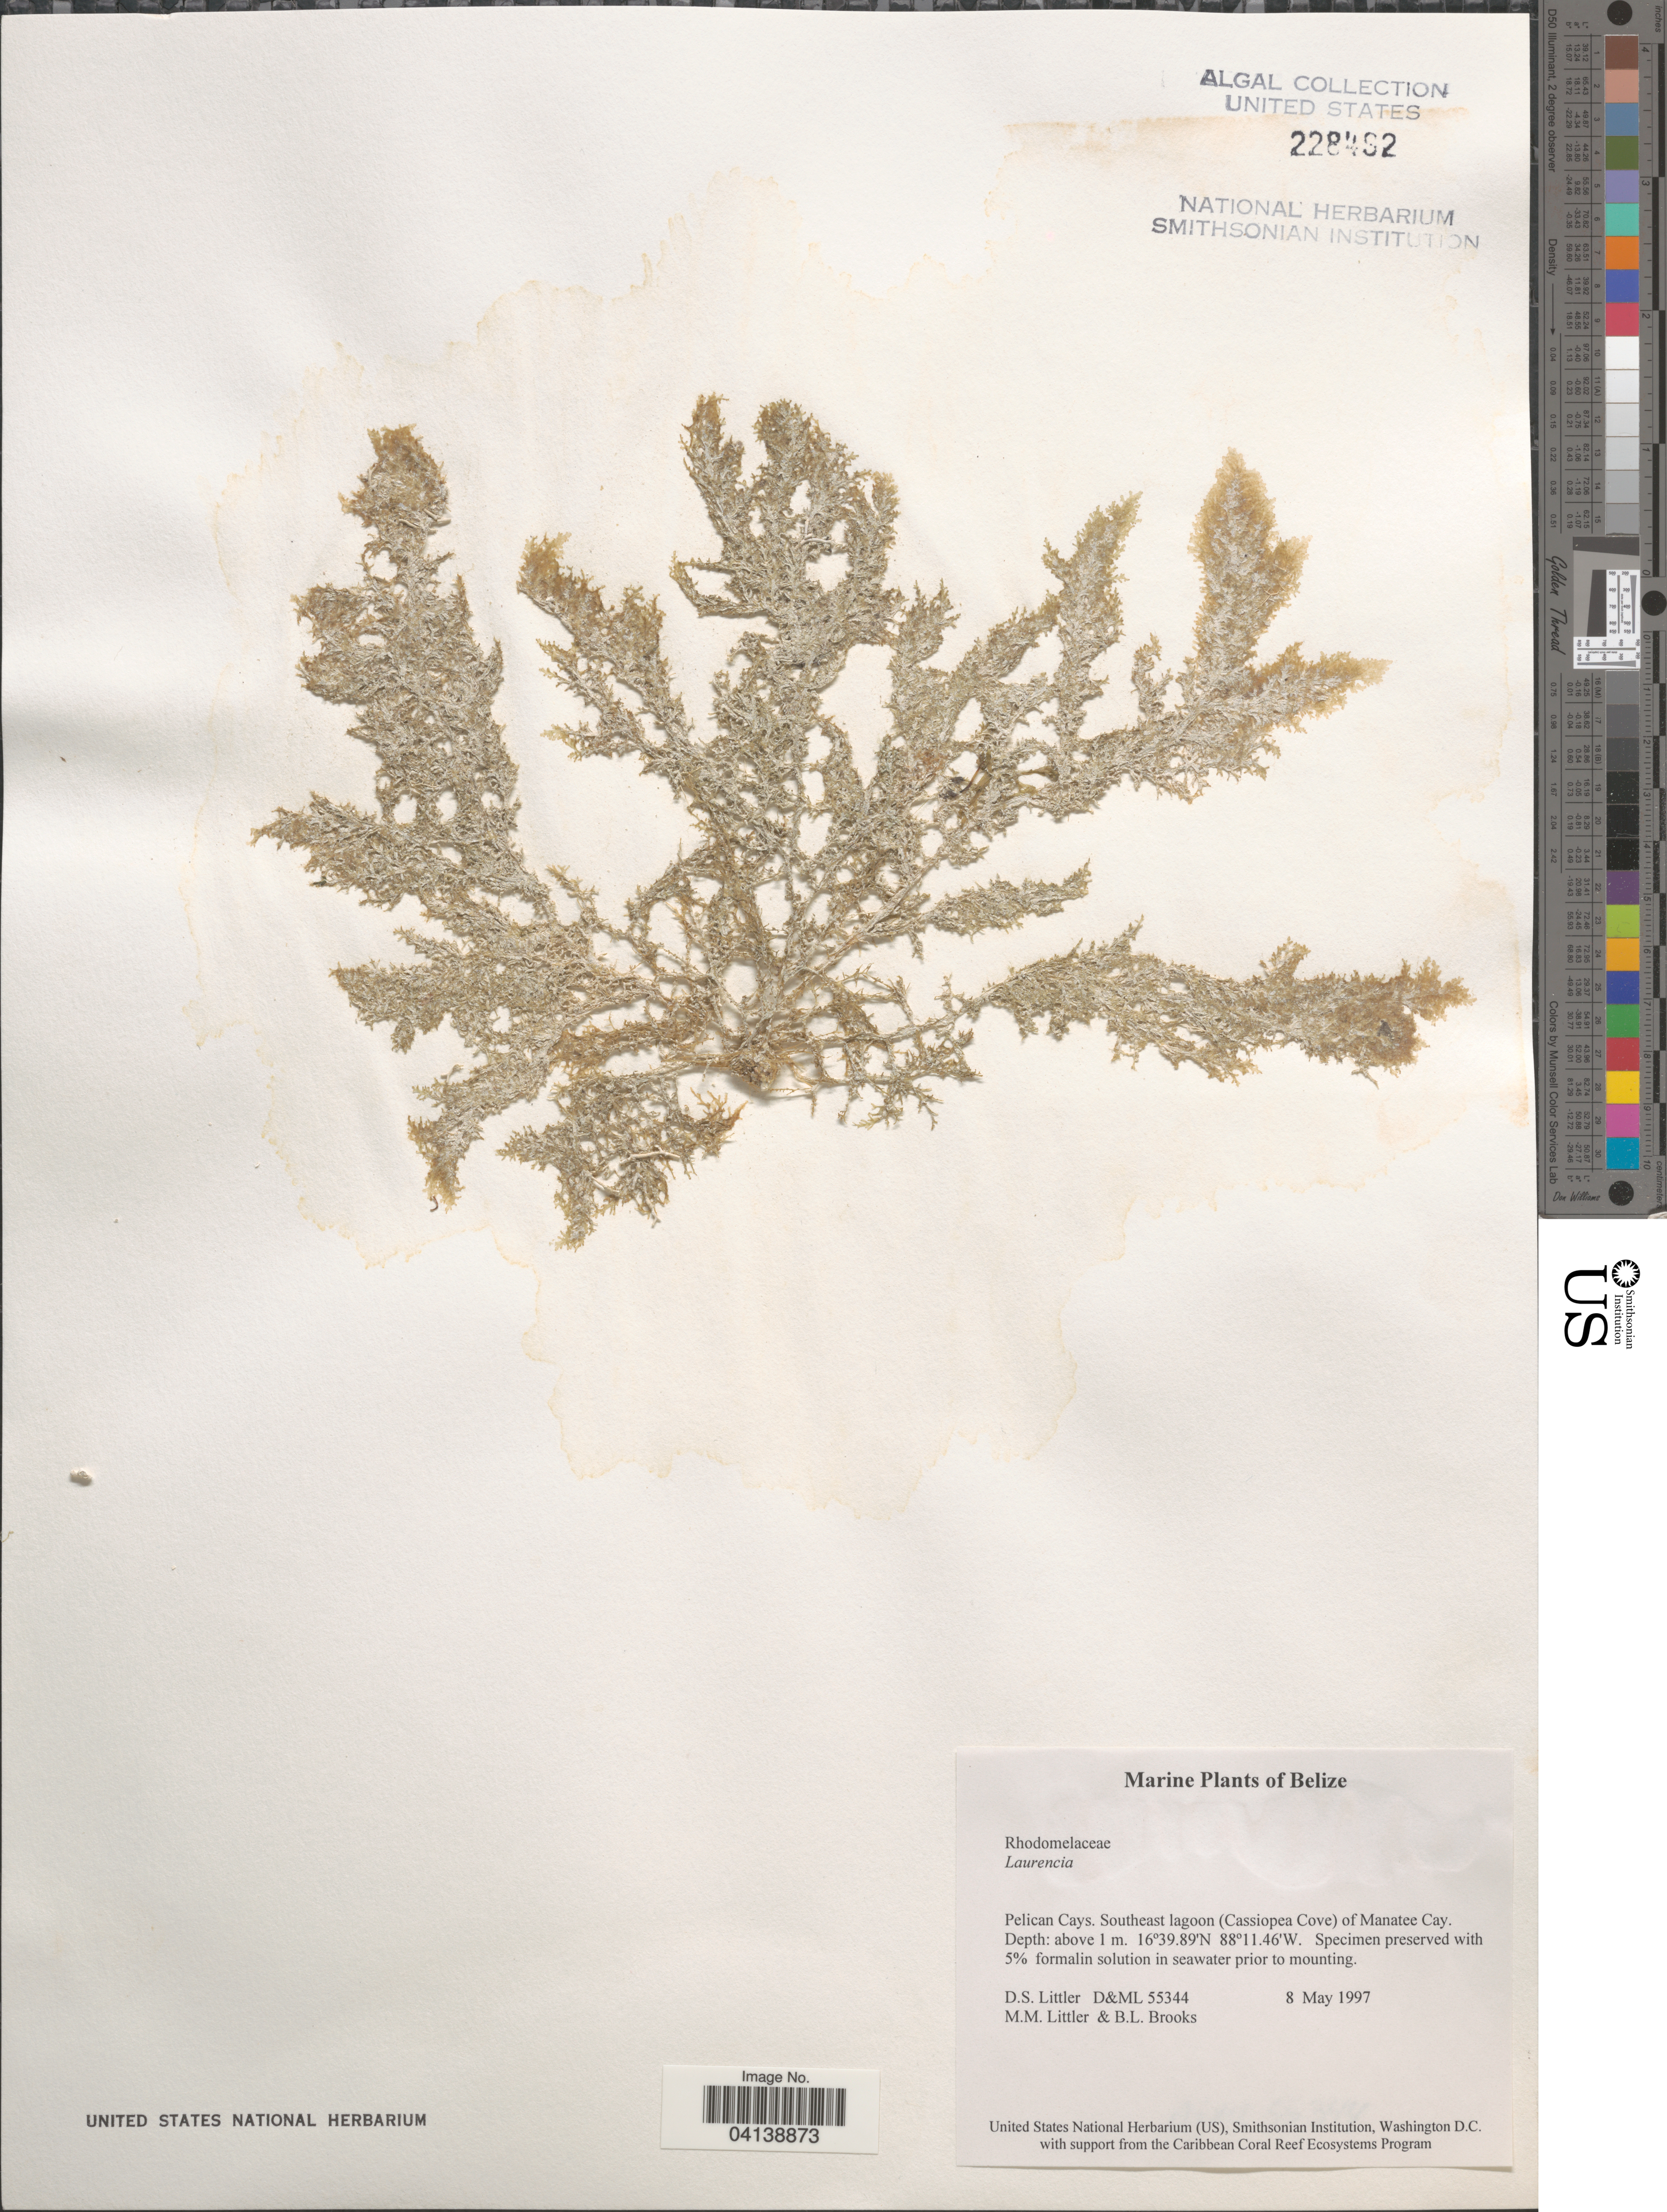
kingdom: Plantae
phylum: Rhodophyta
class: Florideophyceae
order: Ceramiales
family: Rhodomelaceae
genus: Laurencia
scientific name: Laurencia sp.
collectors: D. S. Littler & B. Brooks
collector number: D&ML55344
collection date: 1997-05-08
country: Belize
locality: Pelican Cays. Southeast lagoon (Cassiopea Cove) of Manatee Cay.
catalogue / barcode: US 228482